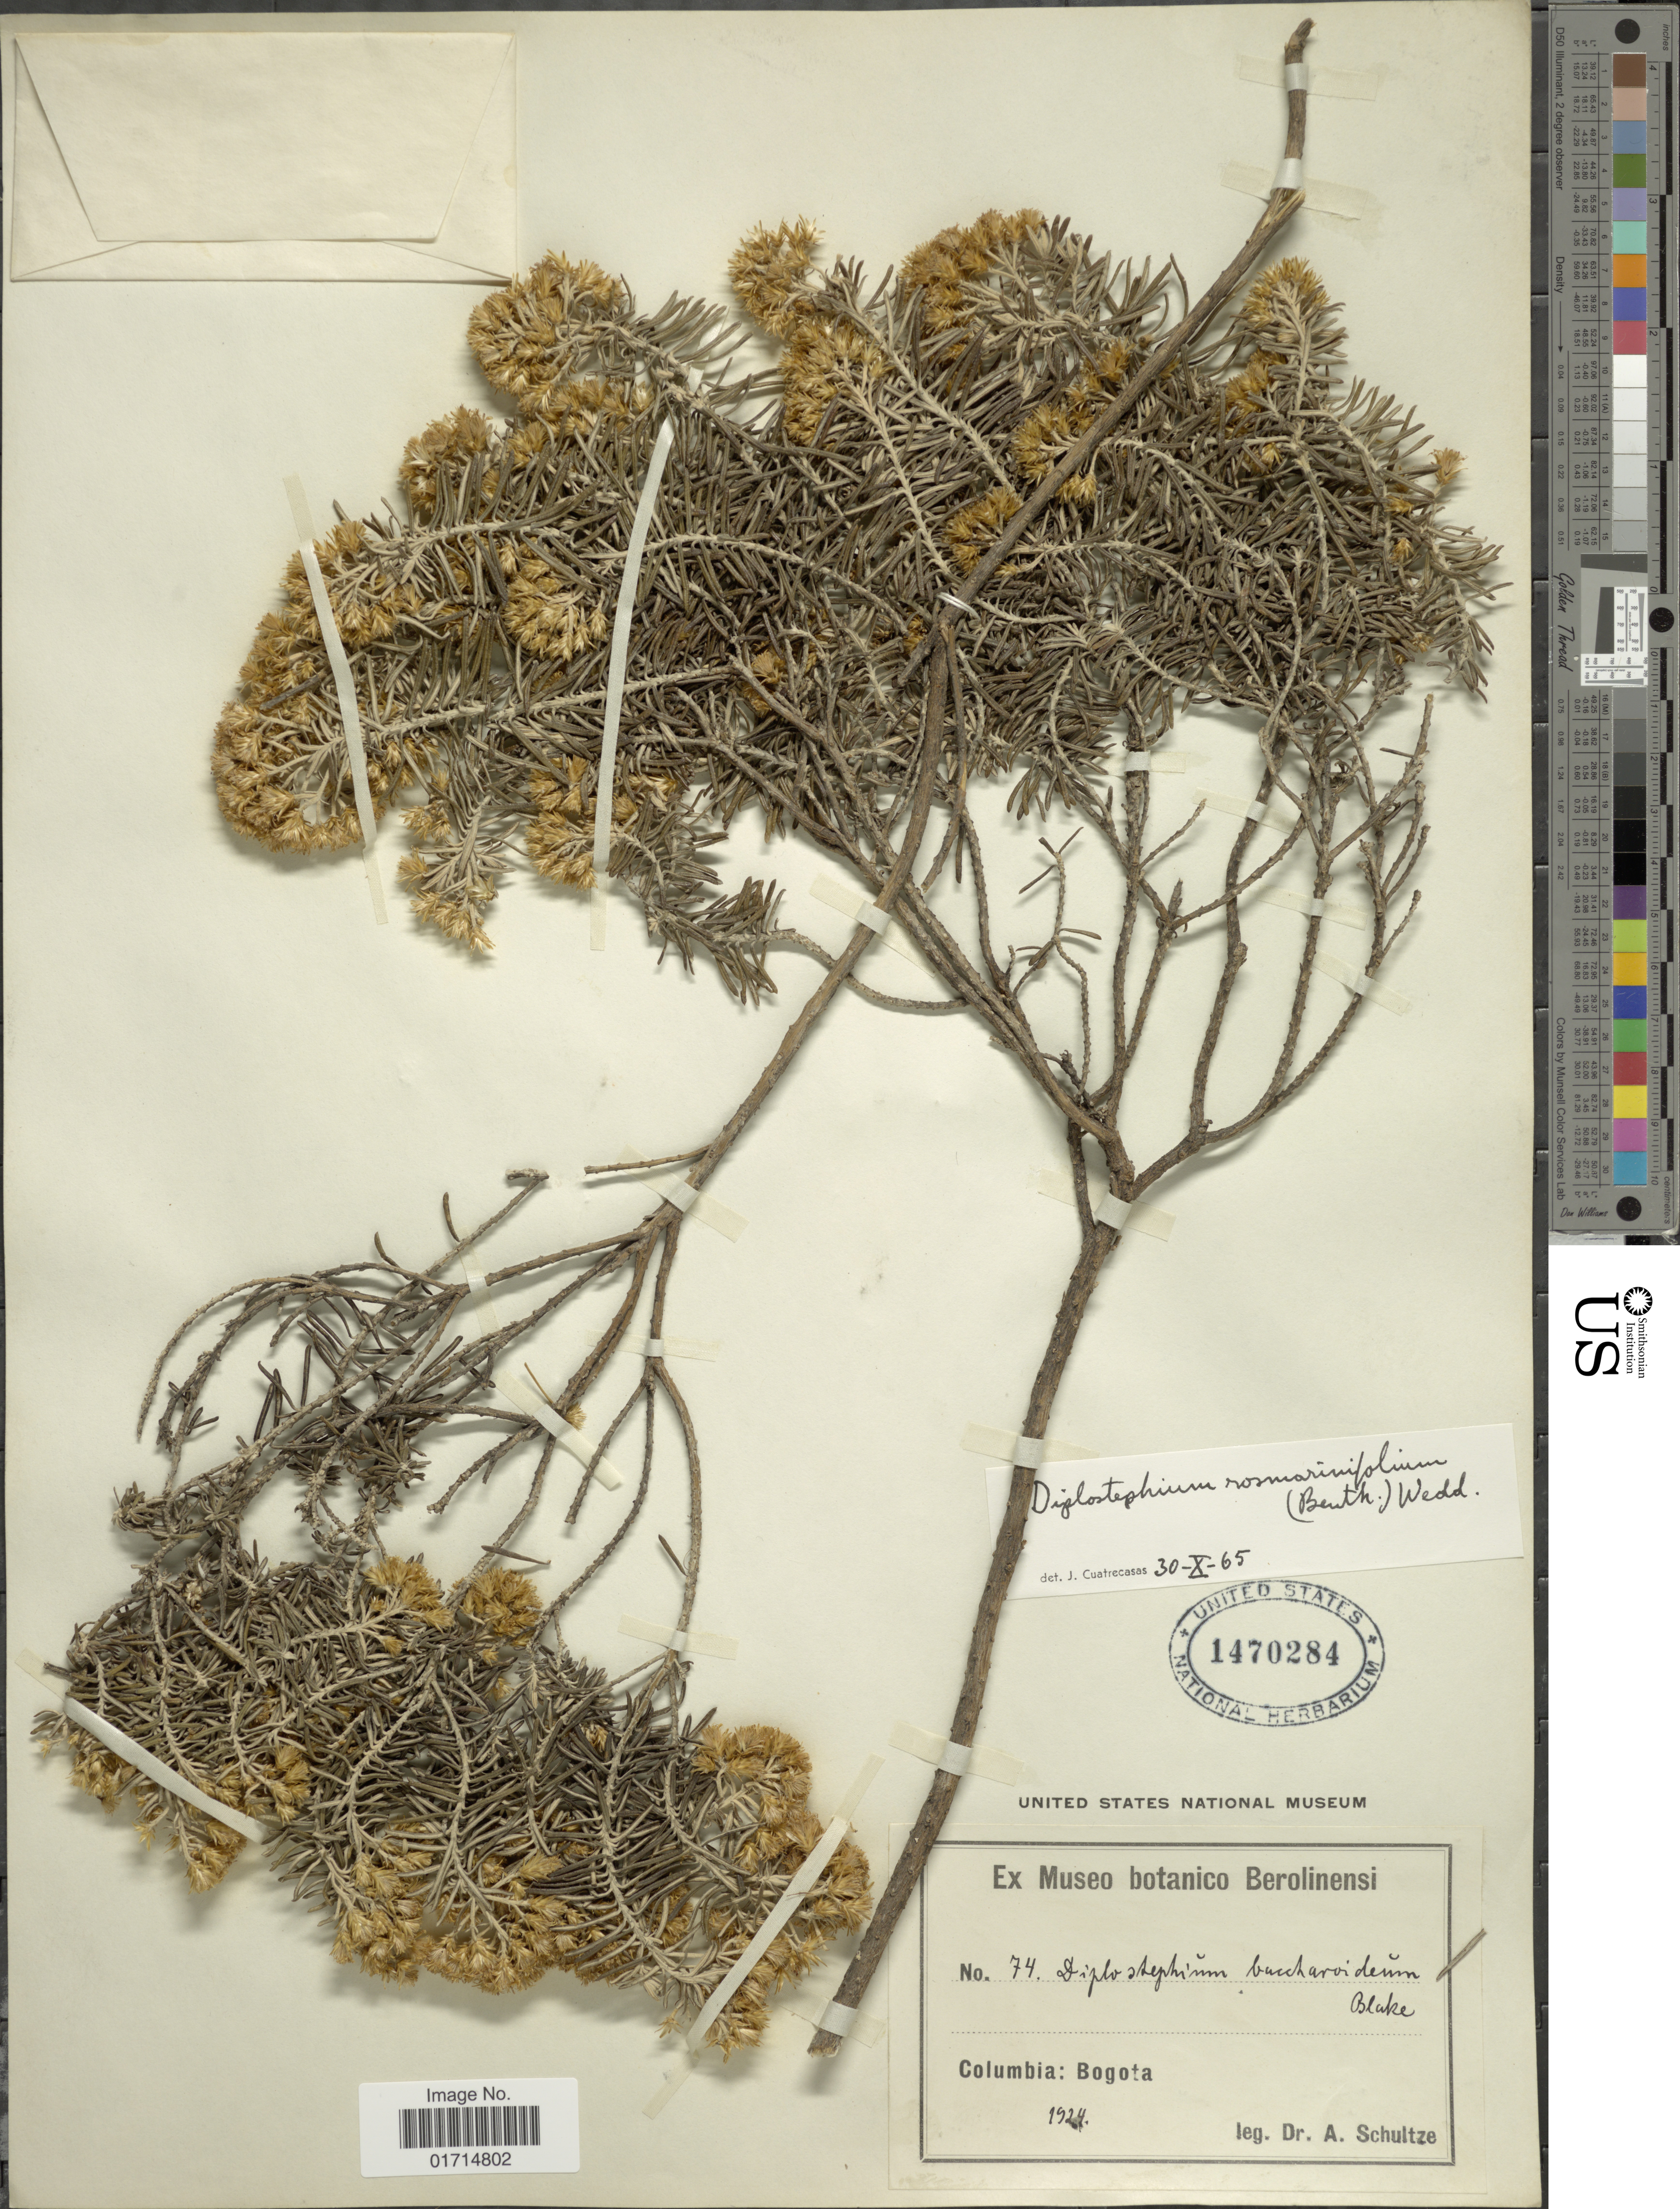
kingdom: Plantae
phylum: Tracheophyta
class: Magnoliopsida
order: Asterales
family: Asteraceae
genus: Diplostephium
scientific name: Diplostephium rosmarinifolium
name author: (Benth.) Wedd.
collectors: A. Schultze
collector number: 74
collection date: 1924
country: Colombia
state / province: Bogota D.C.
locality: Colombia: Bogota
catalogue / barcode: US 1470284